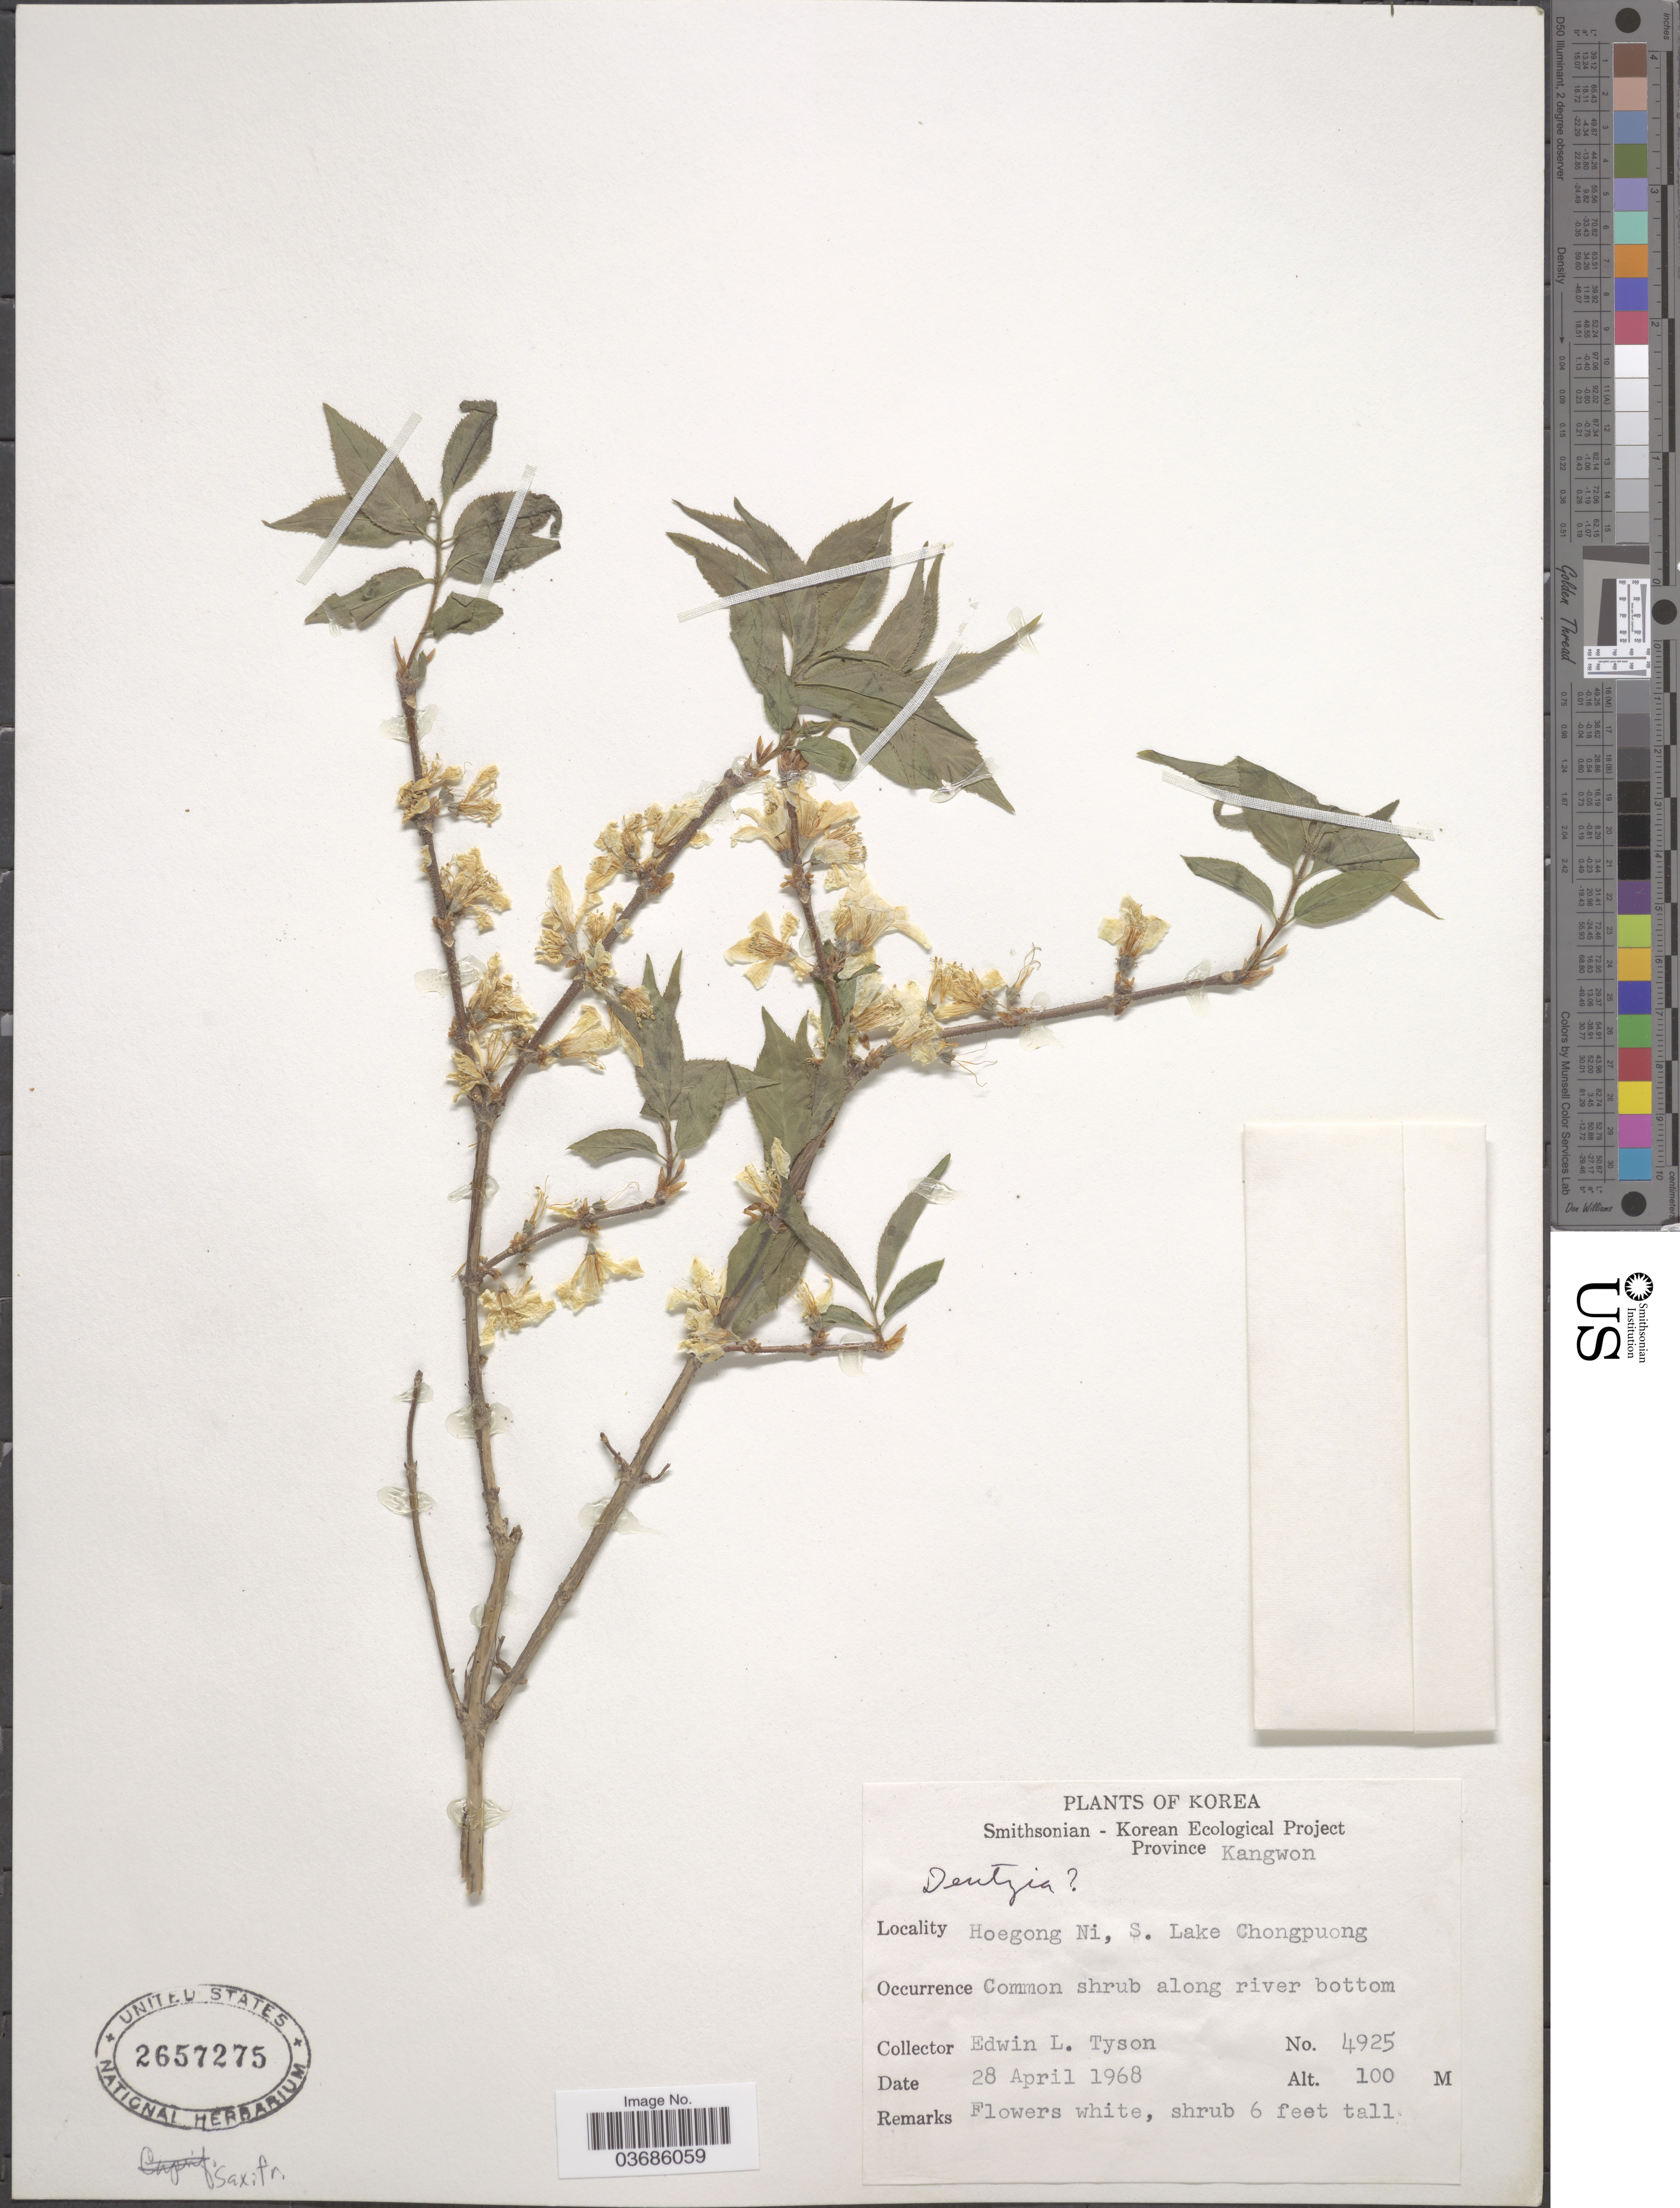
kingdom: Plantae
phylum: Tracheophyta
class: Magnoliopsida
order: Cornales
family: Hydrangeaceae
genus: Deutzia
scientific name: Deutzia sp.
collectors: E. L. Tyson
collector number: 4925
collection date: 1968-04-28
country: North Korea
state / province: Kangwon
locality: Hoegong Ni, S. Lake Chongpuong.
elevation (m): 100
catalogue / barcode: US 2657275